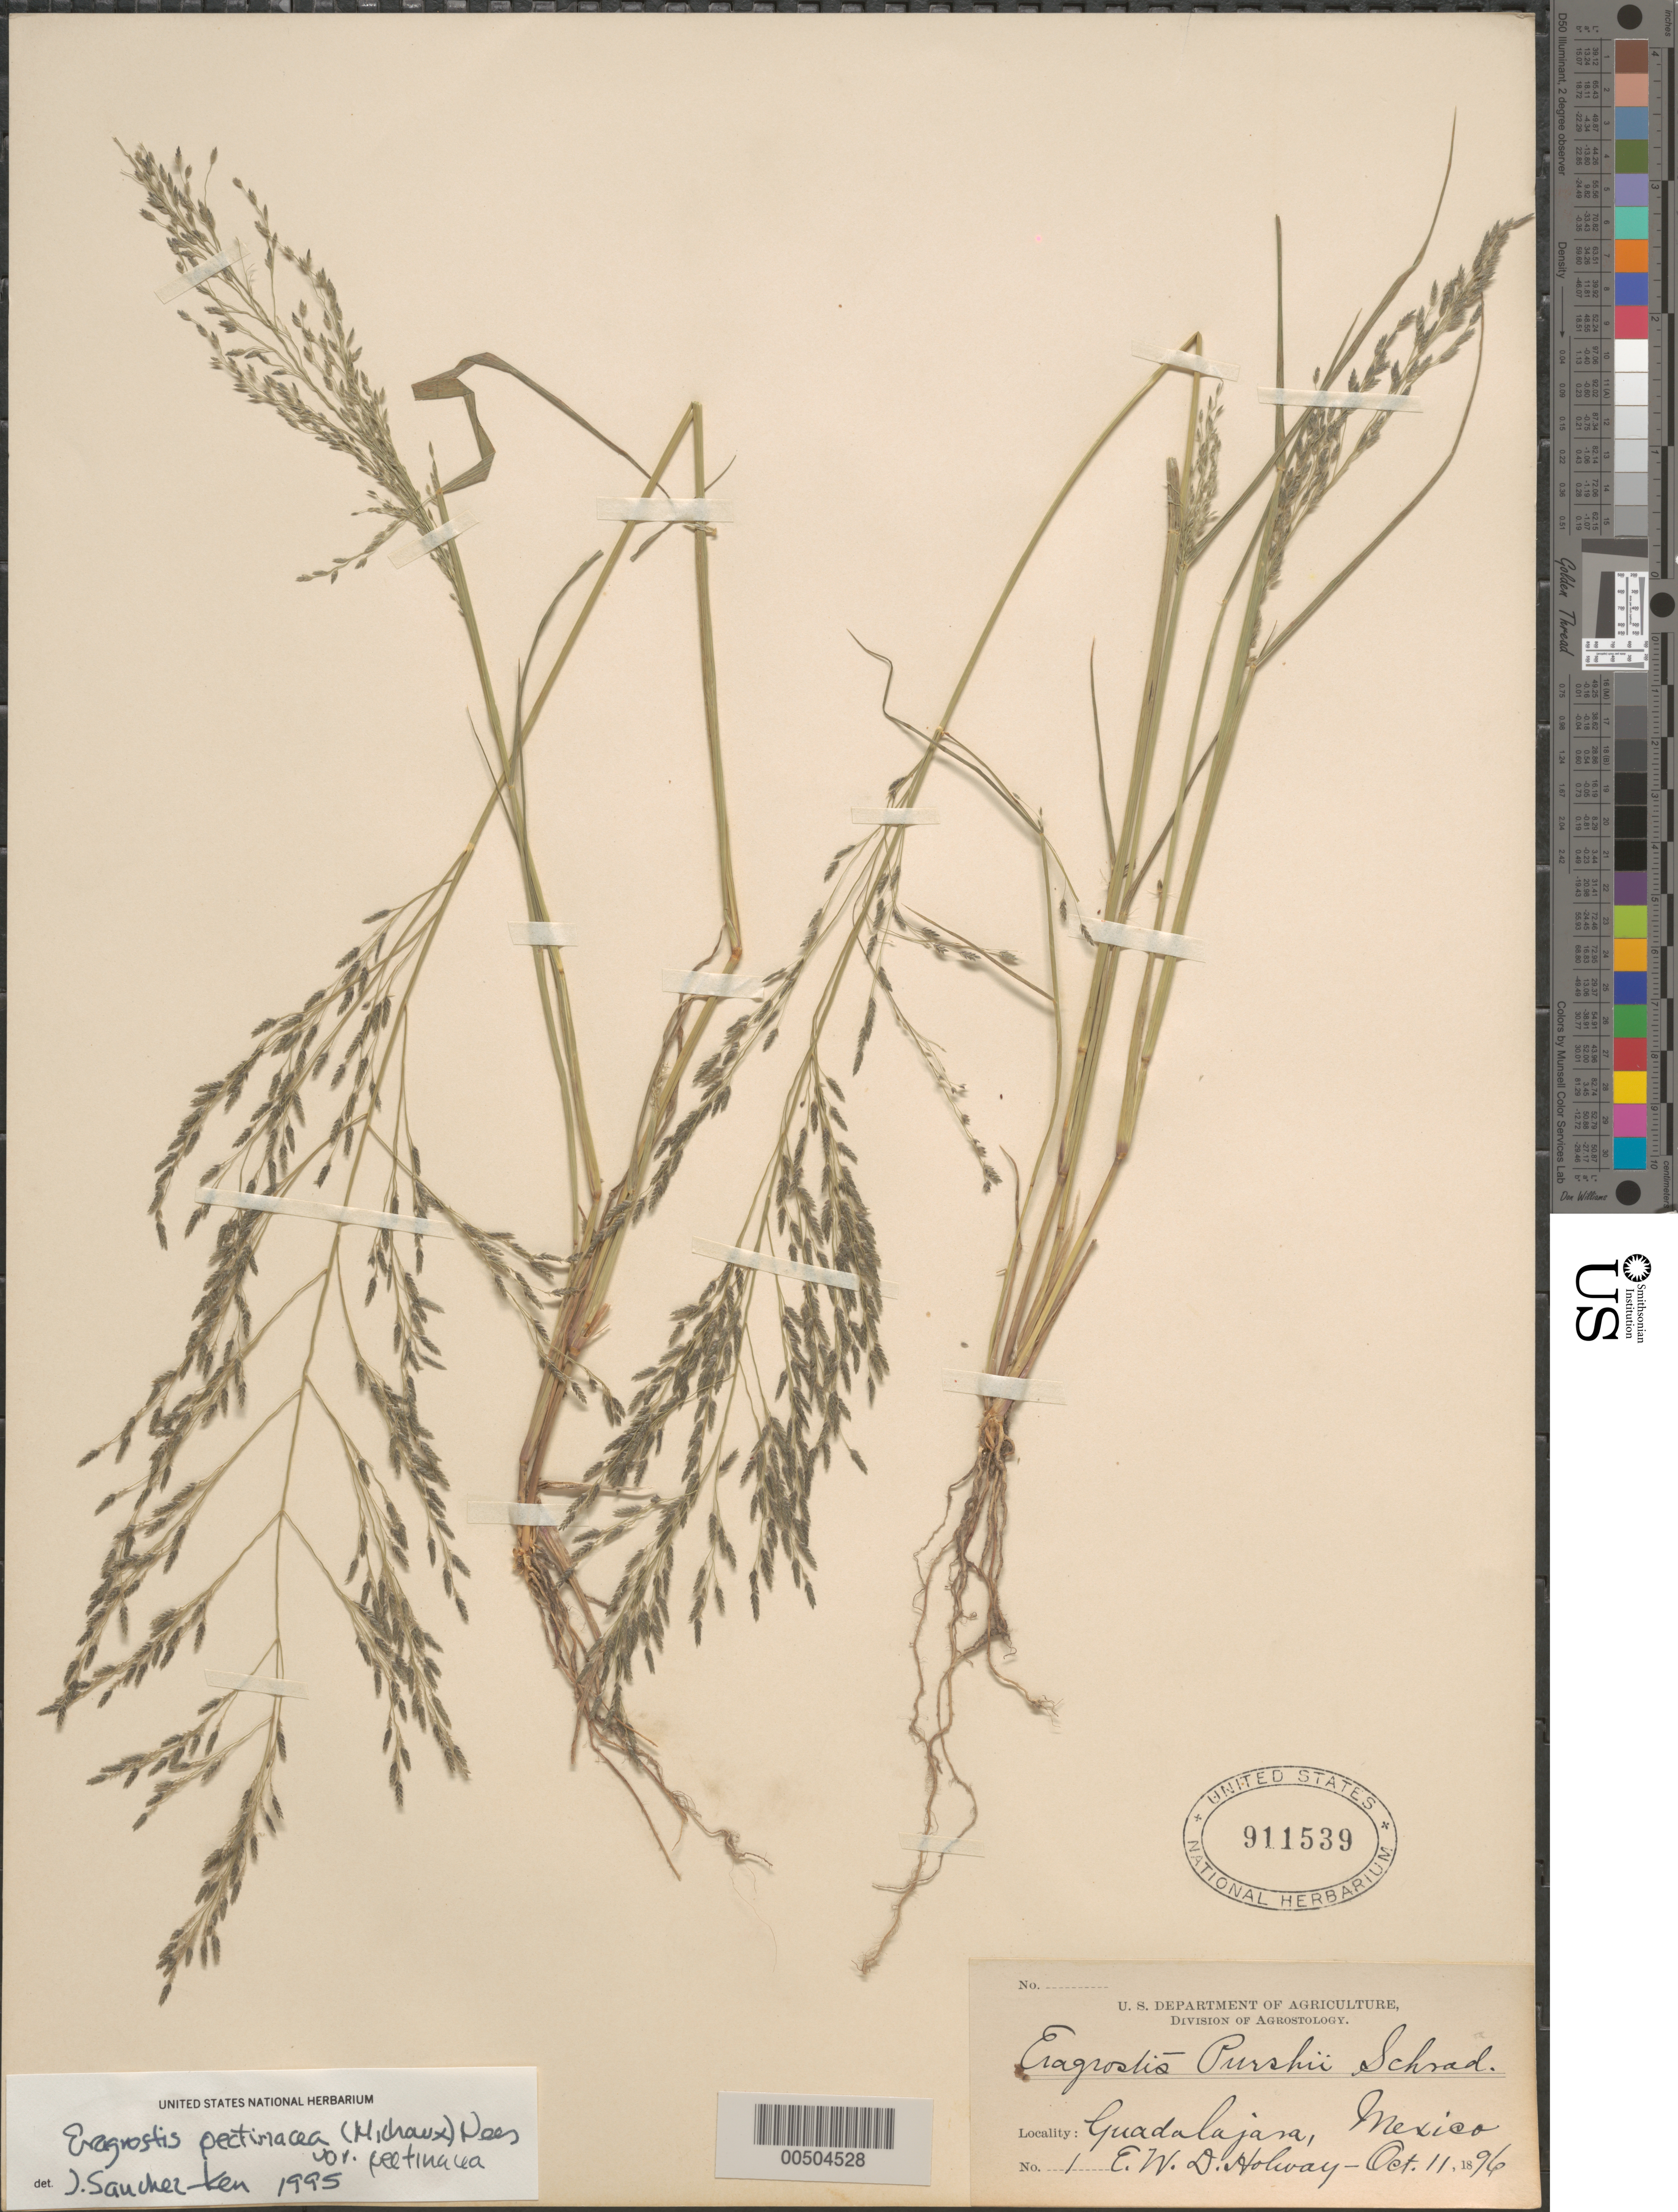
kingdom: Plantae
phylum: Tracheophyta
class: Liliopsida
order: Poales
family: Poaceae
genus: Eragrostis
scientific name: Eragrostis pectinacea var. pectinacea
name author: (Michx.) Nees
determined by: Sánchez-Ken, J. G.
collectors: E. W. D. Holway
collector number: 1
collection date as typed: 11 Oct 1896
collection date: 1896-10-11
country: Mexico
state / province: Jalisco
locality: Guadalajara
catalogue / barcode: US 911539